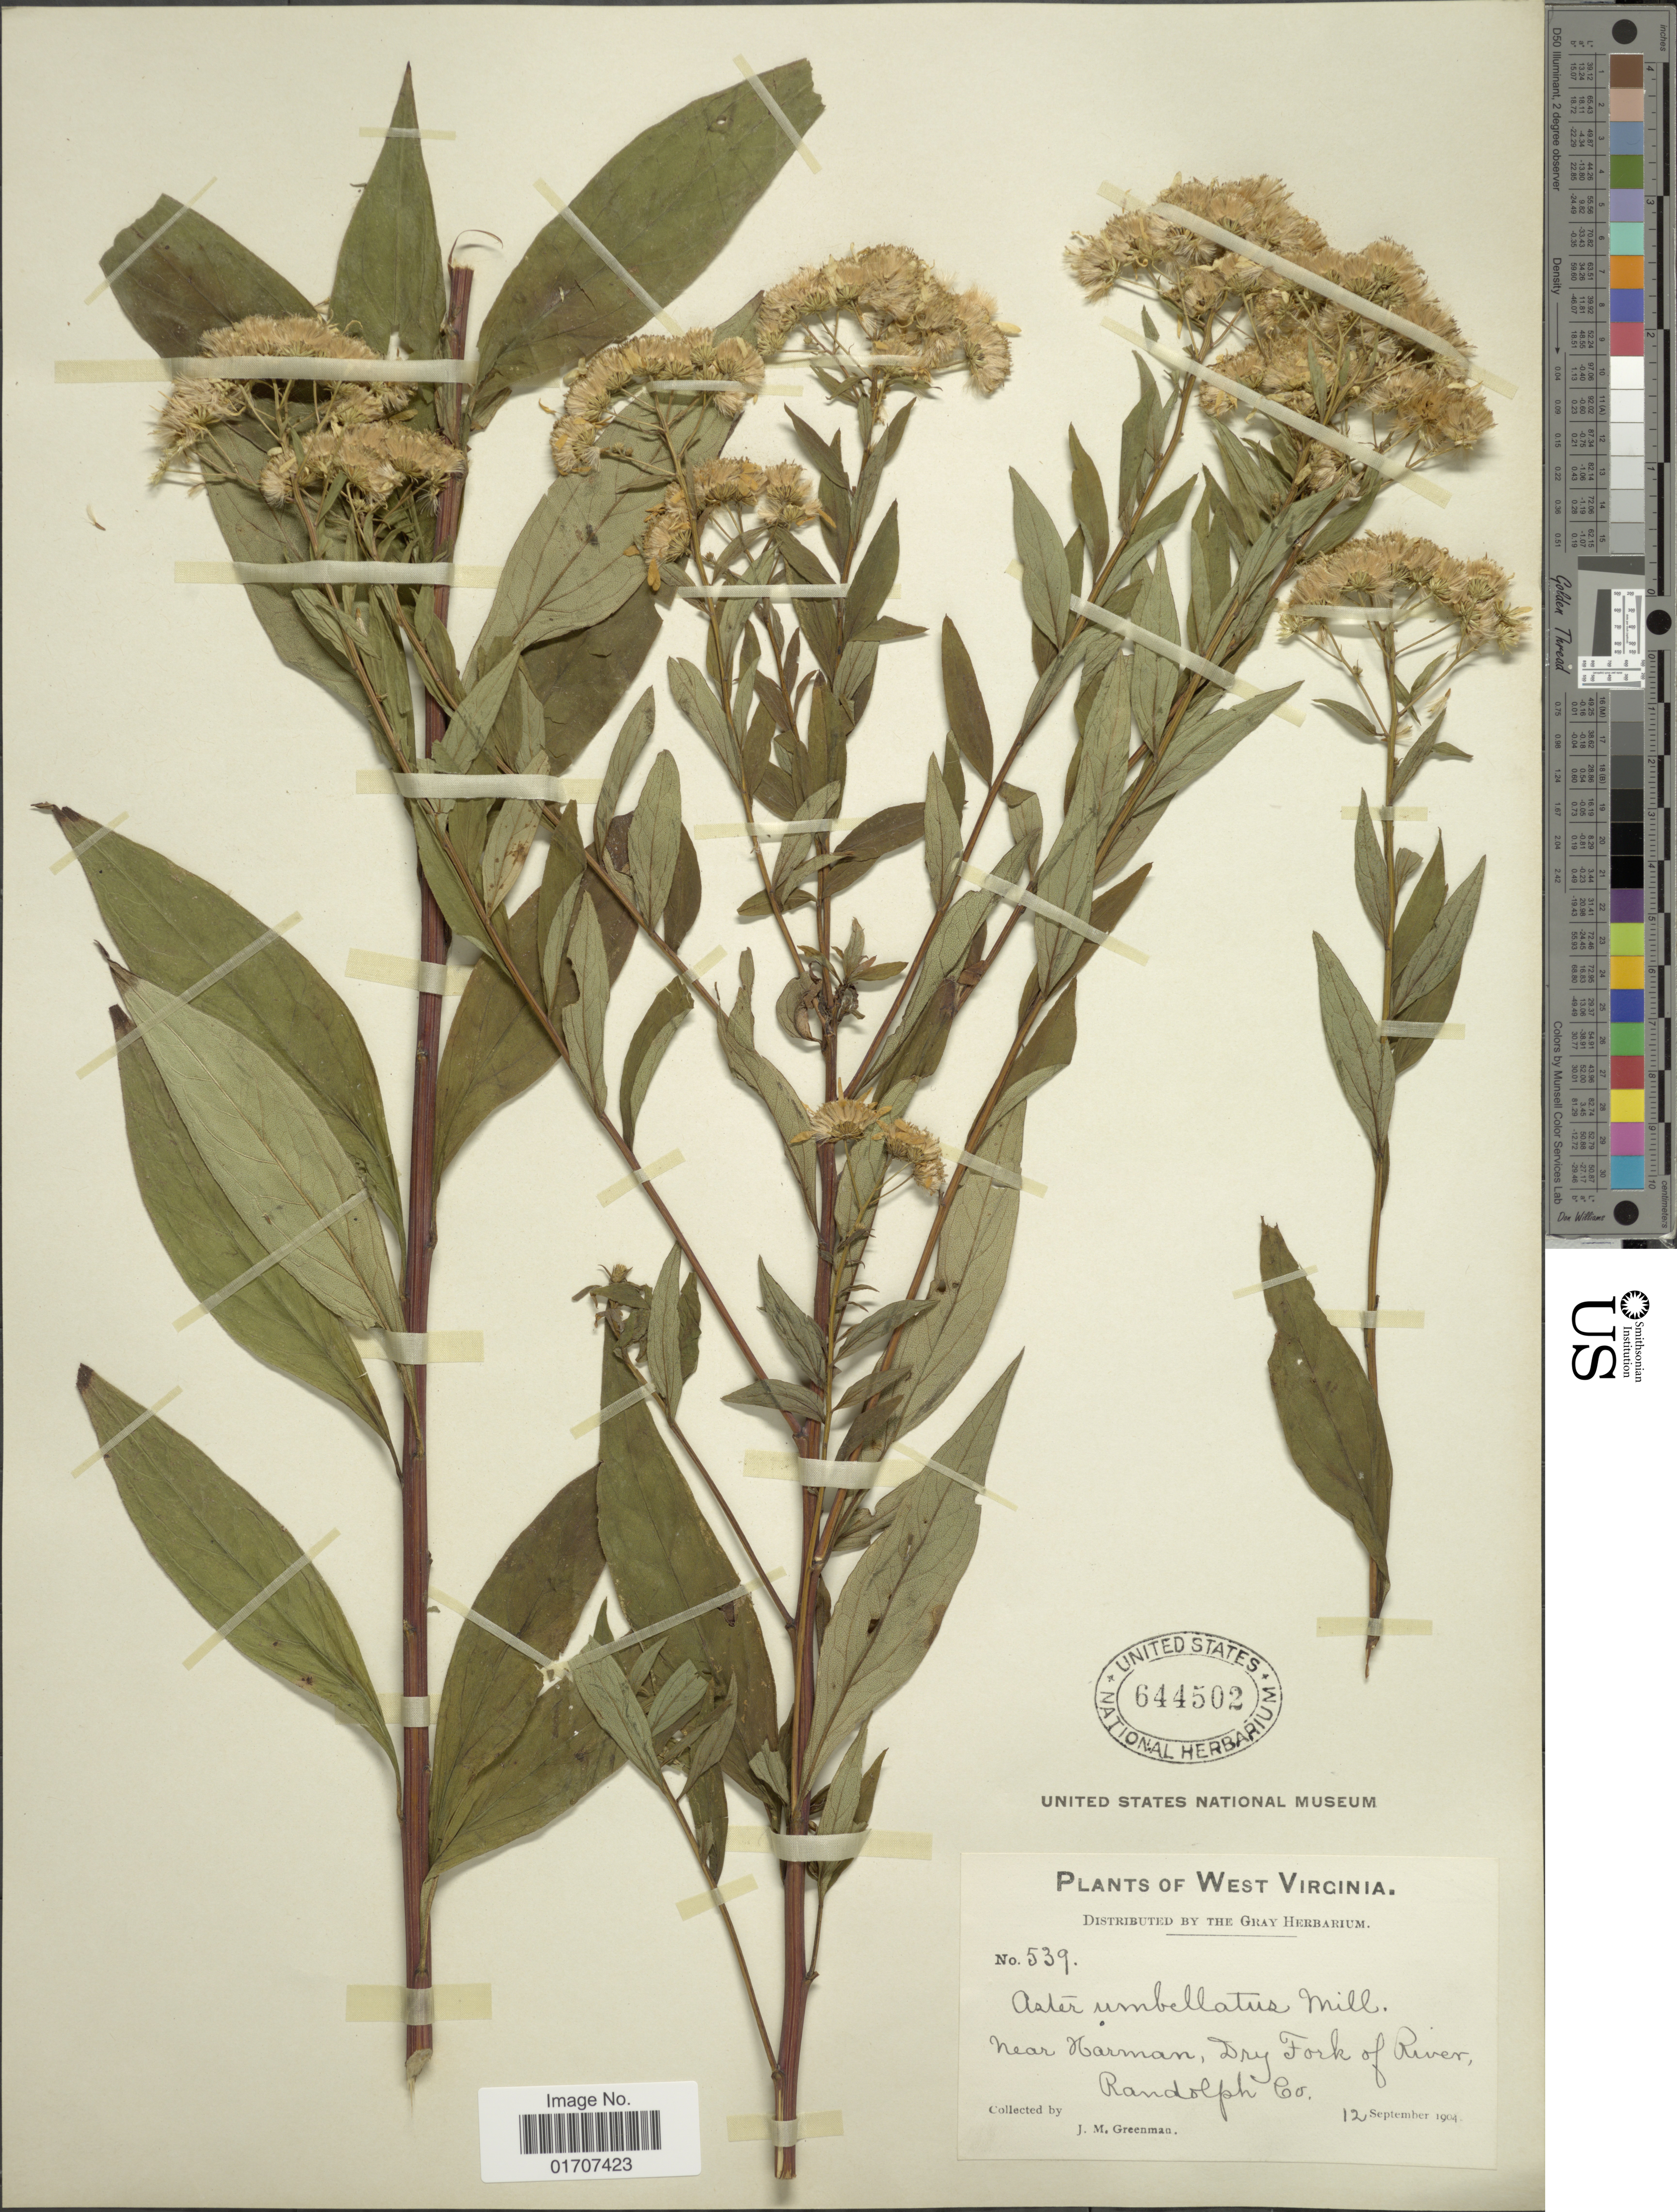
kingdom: Plantae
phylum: Tracheophyta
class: Magnoliopsida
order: Asterales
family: Asteraceae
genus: Doellingeria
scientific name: Doellingeria umbellata var. umbellata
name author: Nees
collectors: J. M. Greenman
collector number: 539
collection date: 1904-09-12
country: United States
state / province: West Virginia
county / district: Randolph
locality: Near Harman, Dry Fork of River, Randolph Co.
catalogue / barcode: US 644502